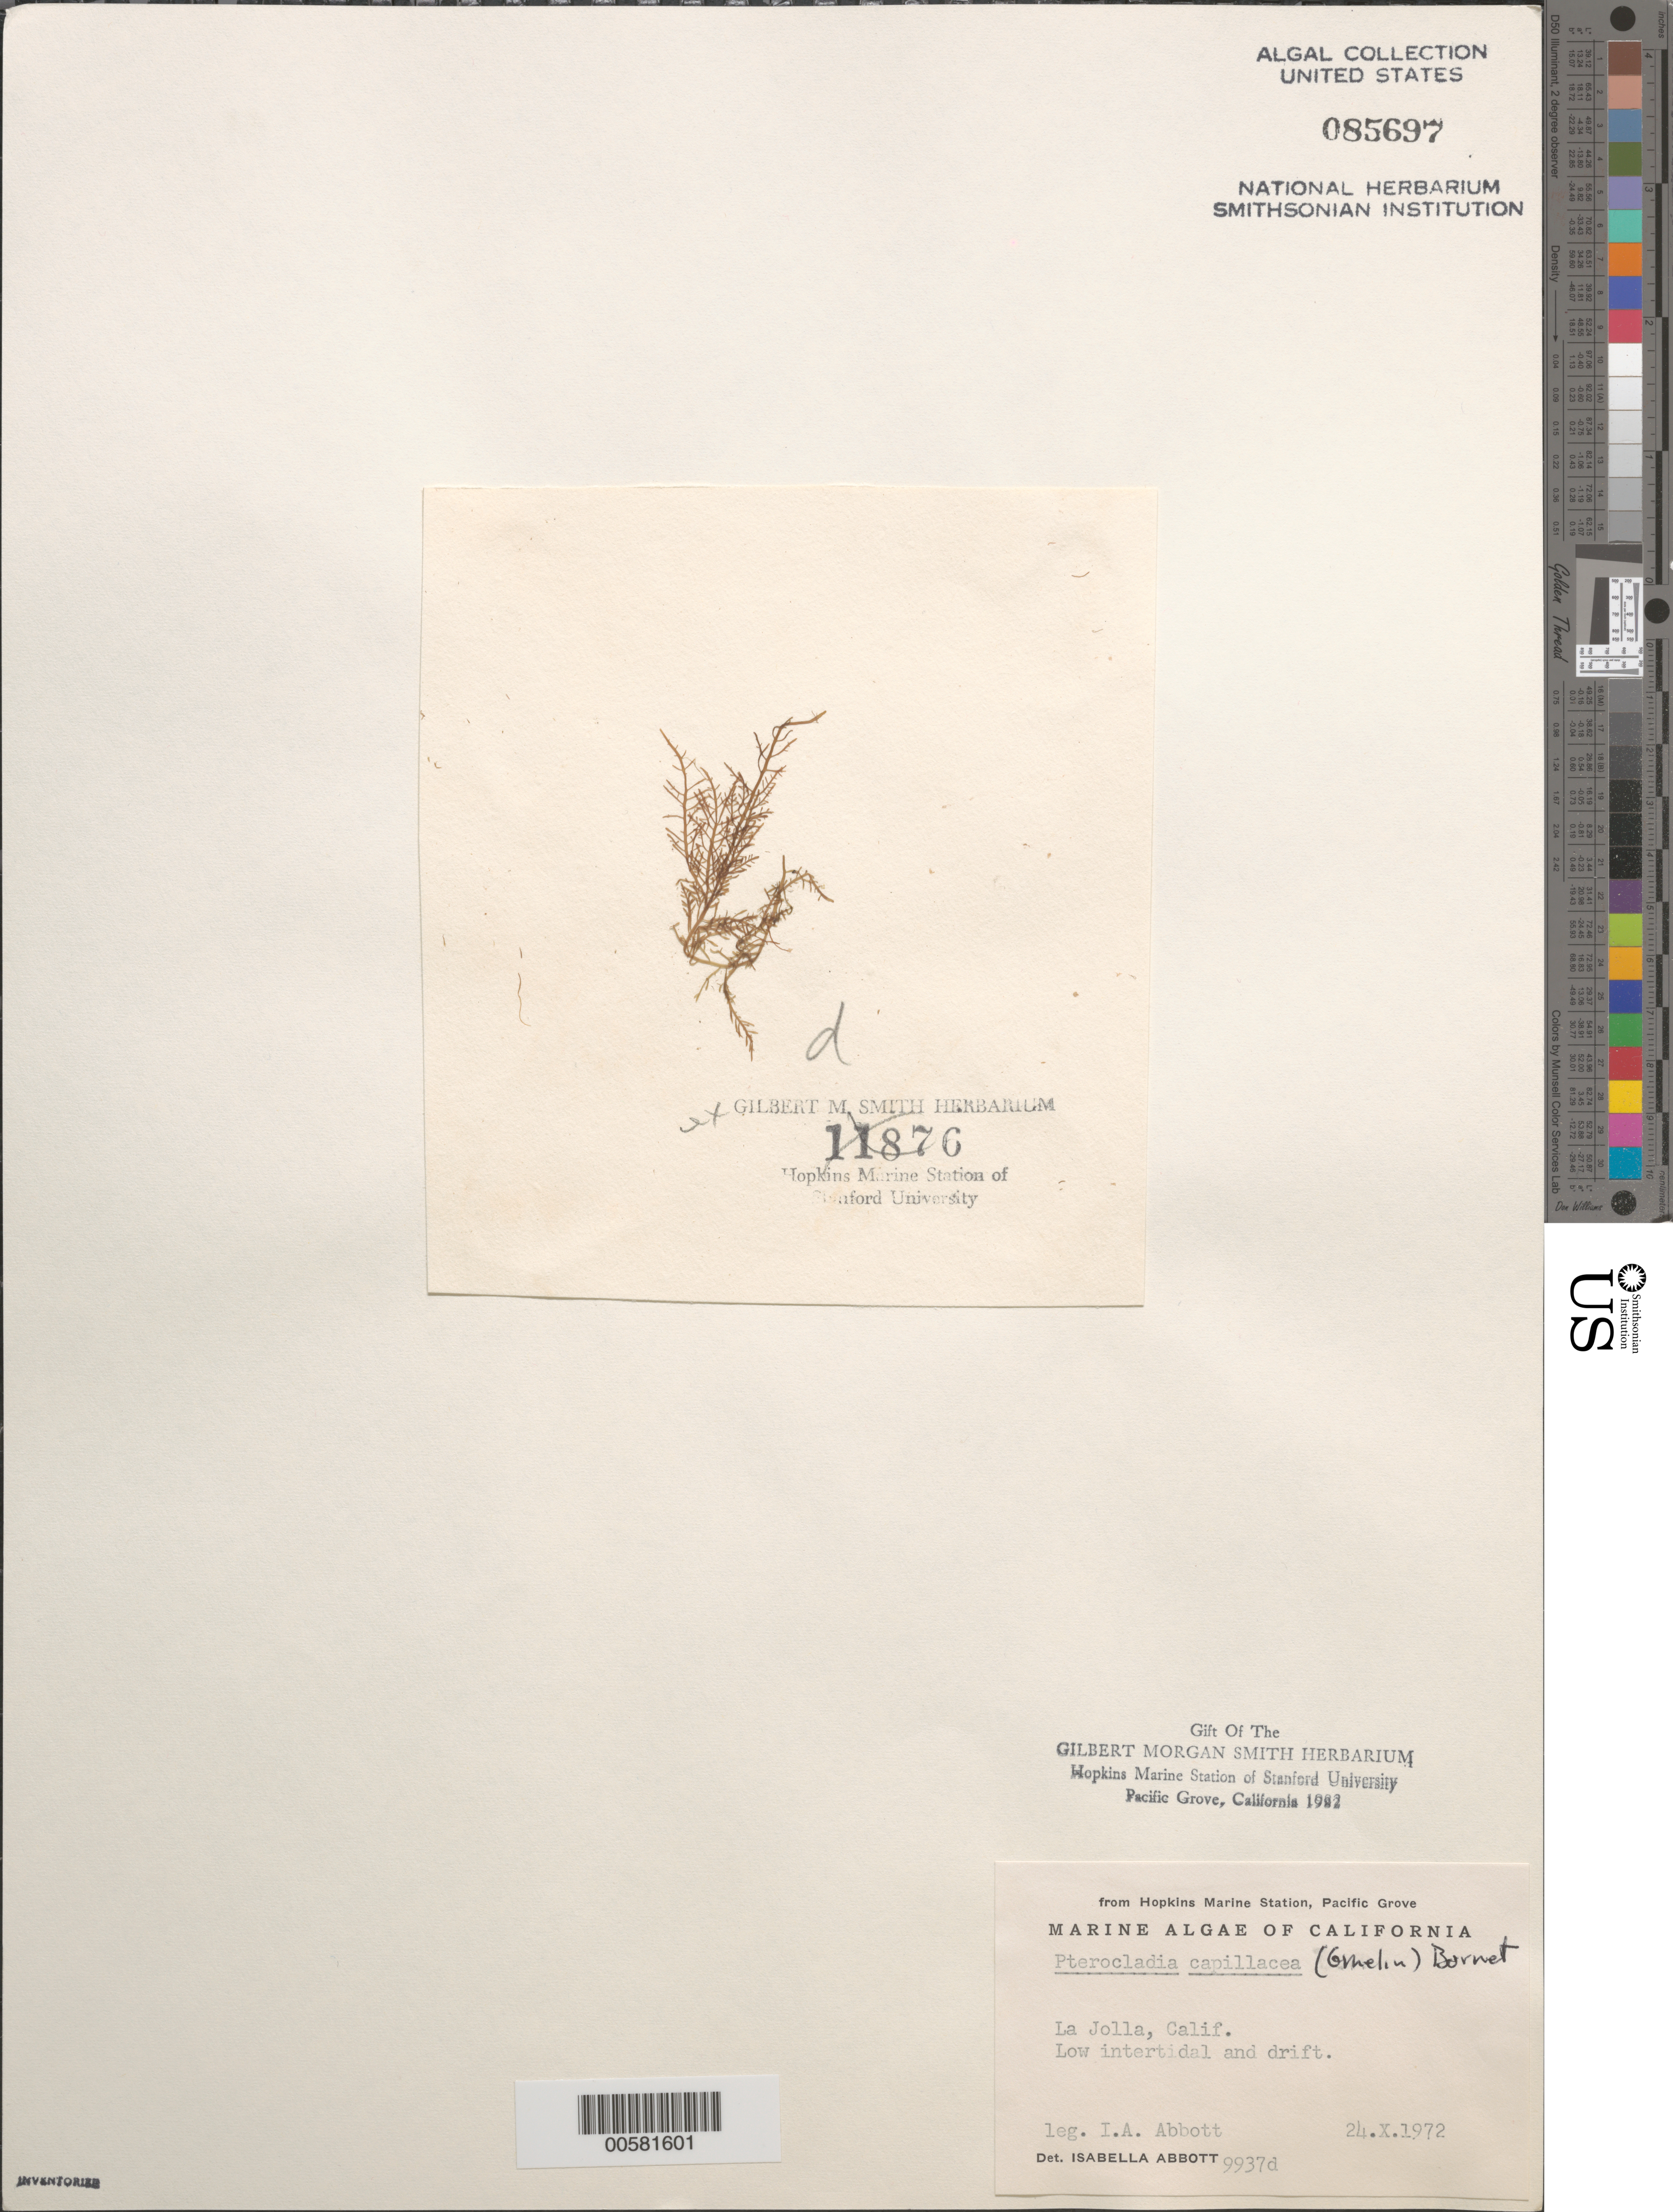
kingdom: Plantae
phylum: Rhodophyta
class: Florideophyceae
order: Gelidiales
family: Pterocladiaceae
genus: Pterocladiella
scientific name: Pterocladiella capillacea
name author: (S.G. Gmel.) Santelices & Hommers.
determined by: Algae name updating Project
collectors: I. A. Abbott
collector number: IAA 9937d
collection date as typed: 24 Oct 1972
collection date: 1972-10-24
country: United States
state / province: California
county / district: San Diego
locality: La Jolla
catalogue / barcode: US 85697